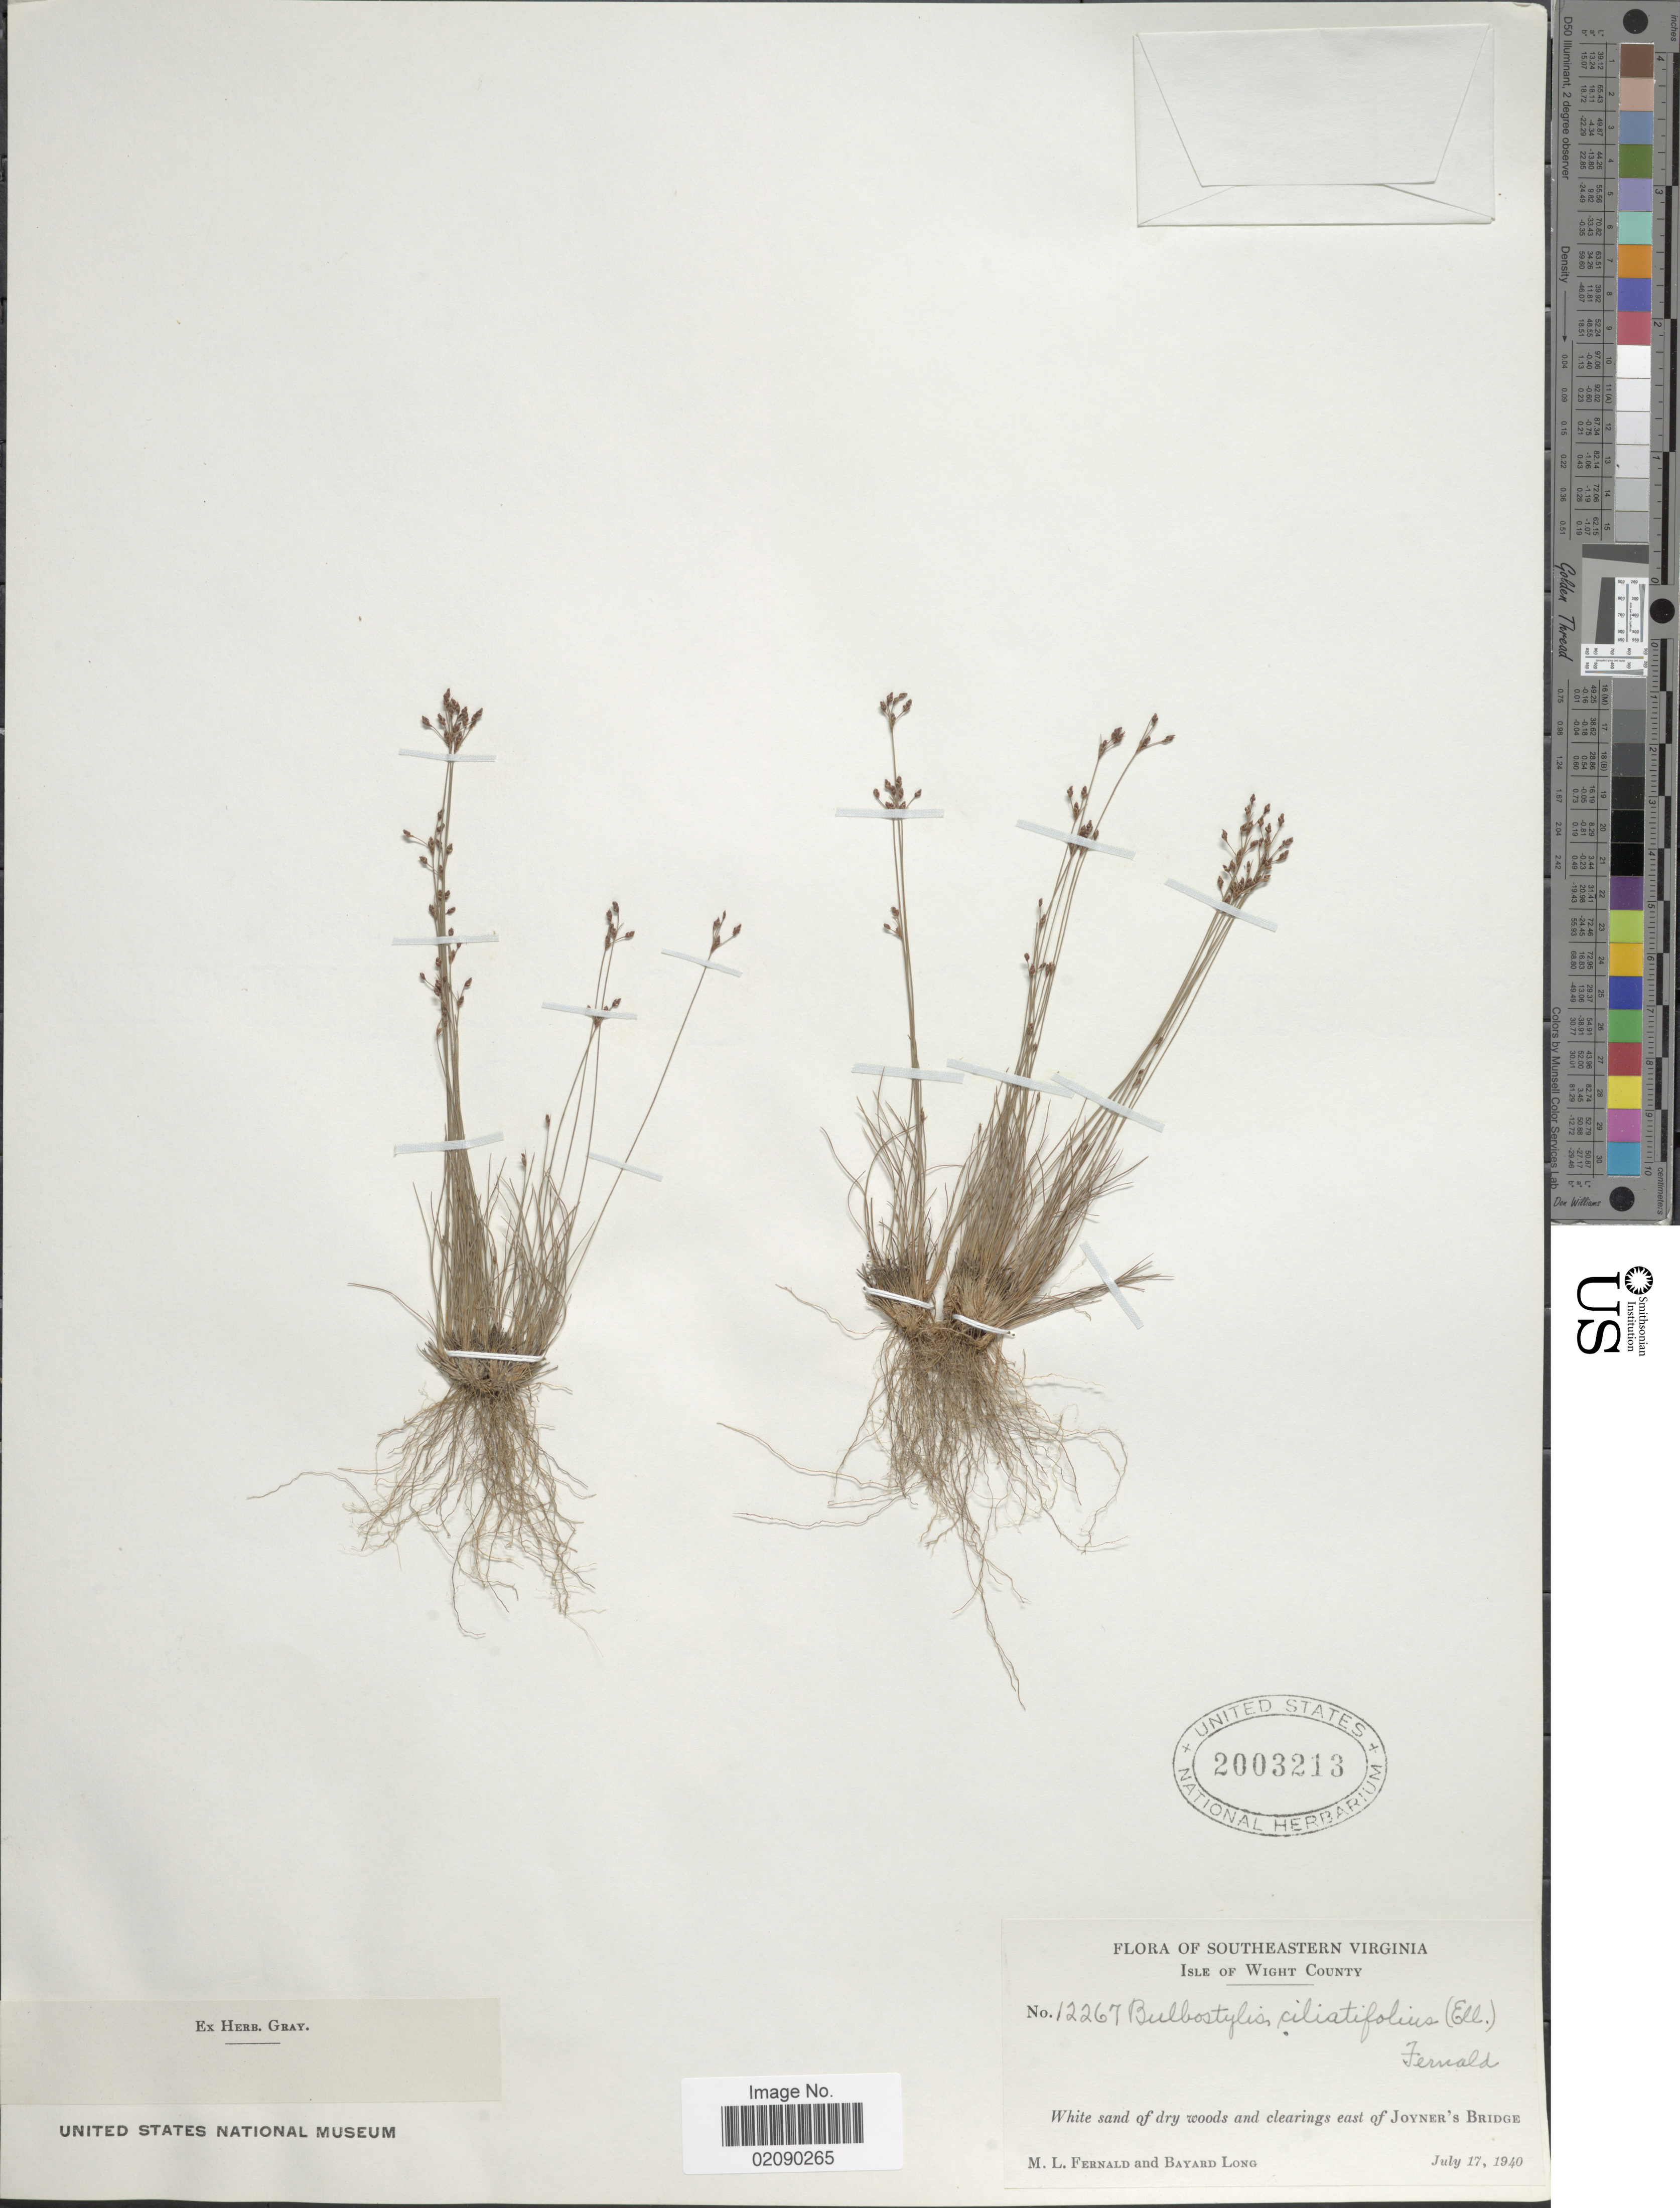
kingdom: Plantae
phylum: Tracheophyta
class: Liliopsida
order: Poales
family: Cyperaceae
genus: Bulbostylis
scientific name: Bulbostylis ciliatifolia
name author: (Elliott) Fernald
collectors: M. L. Fernald & B. Long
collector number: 12267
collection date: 1940-07-17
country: United States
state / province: Virginia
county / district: Isle of Wight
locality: Southeastern Virginia. Isle of Wight County. east of Joyner's Bridge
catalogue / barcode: US 2003213